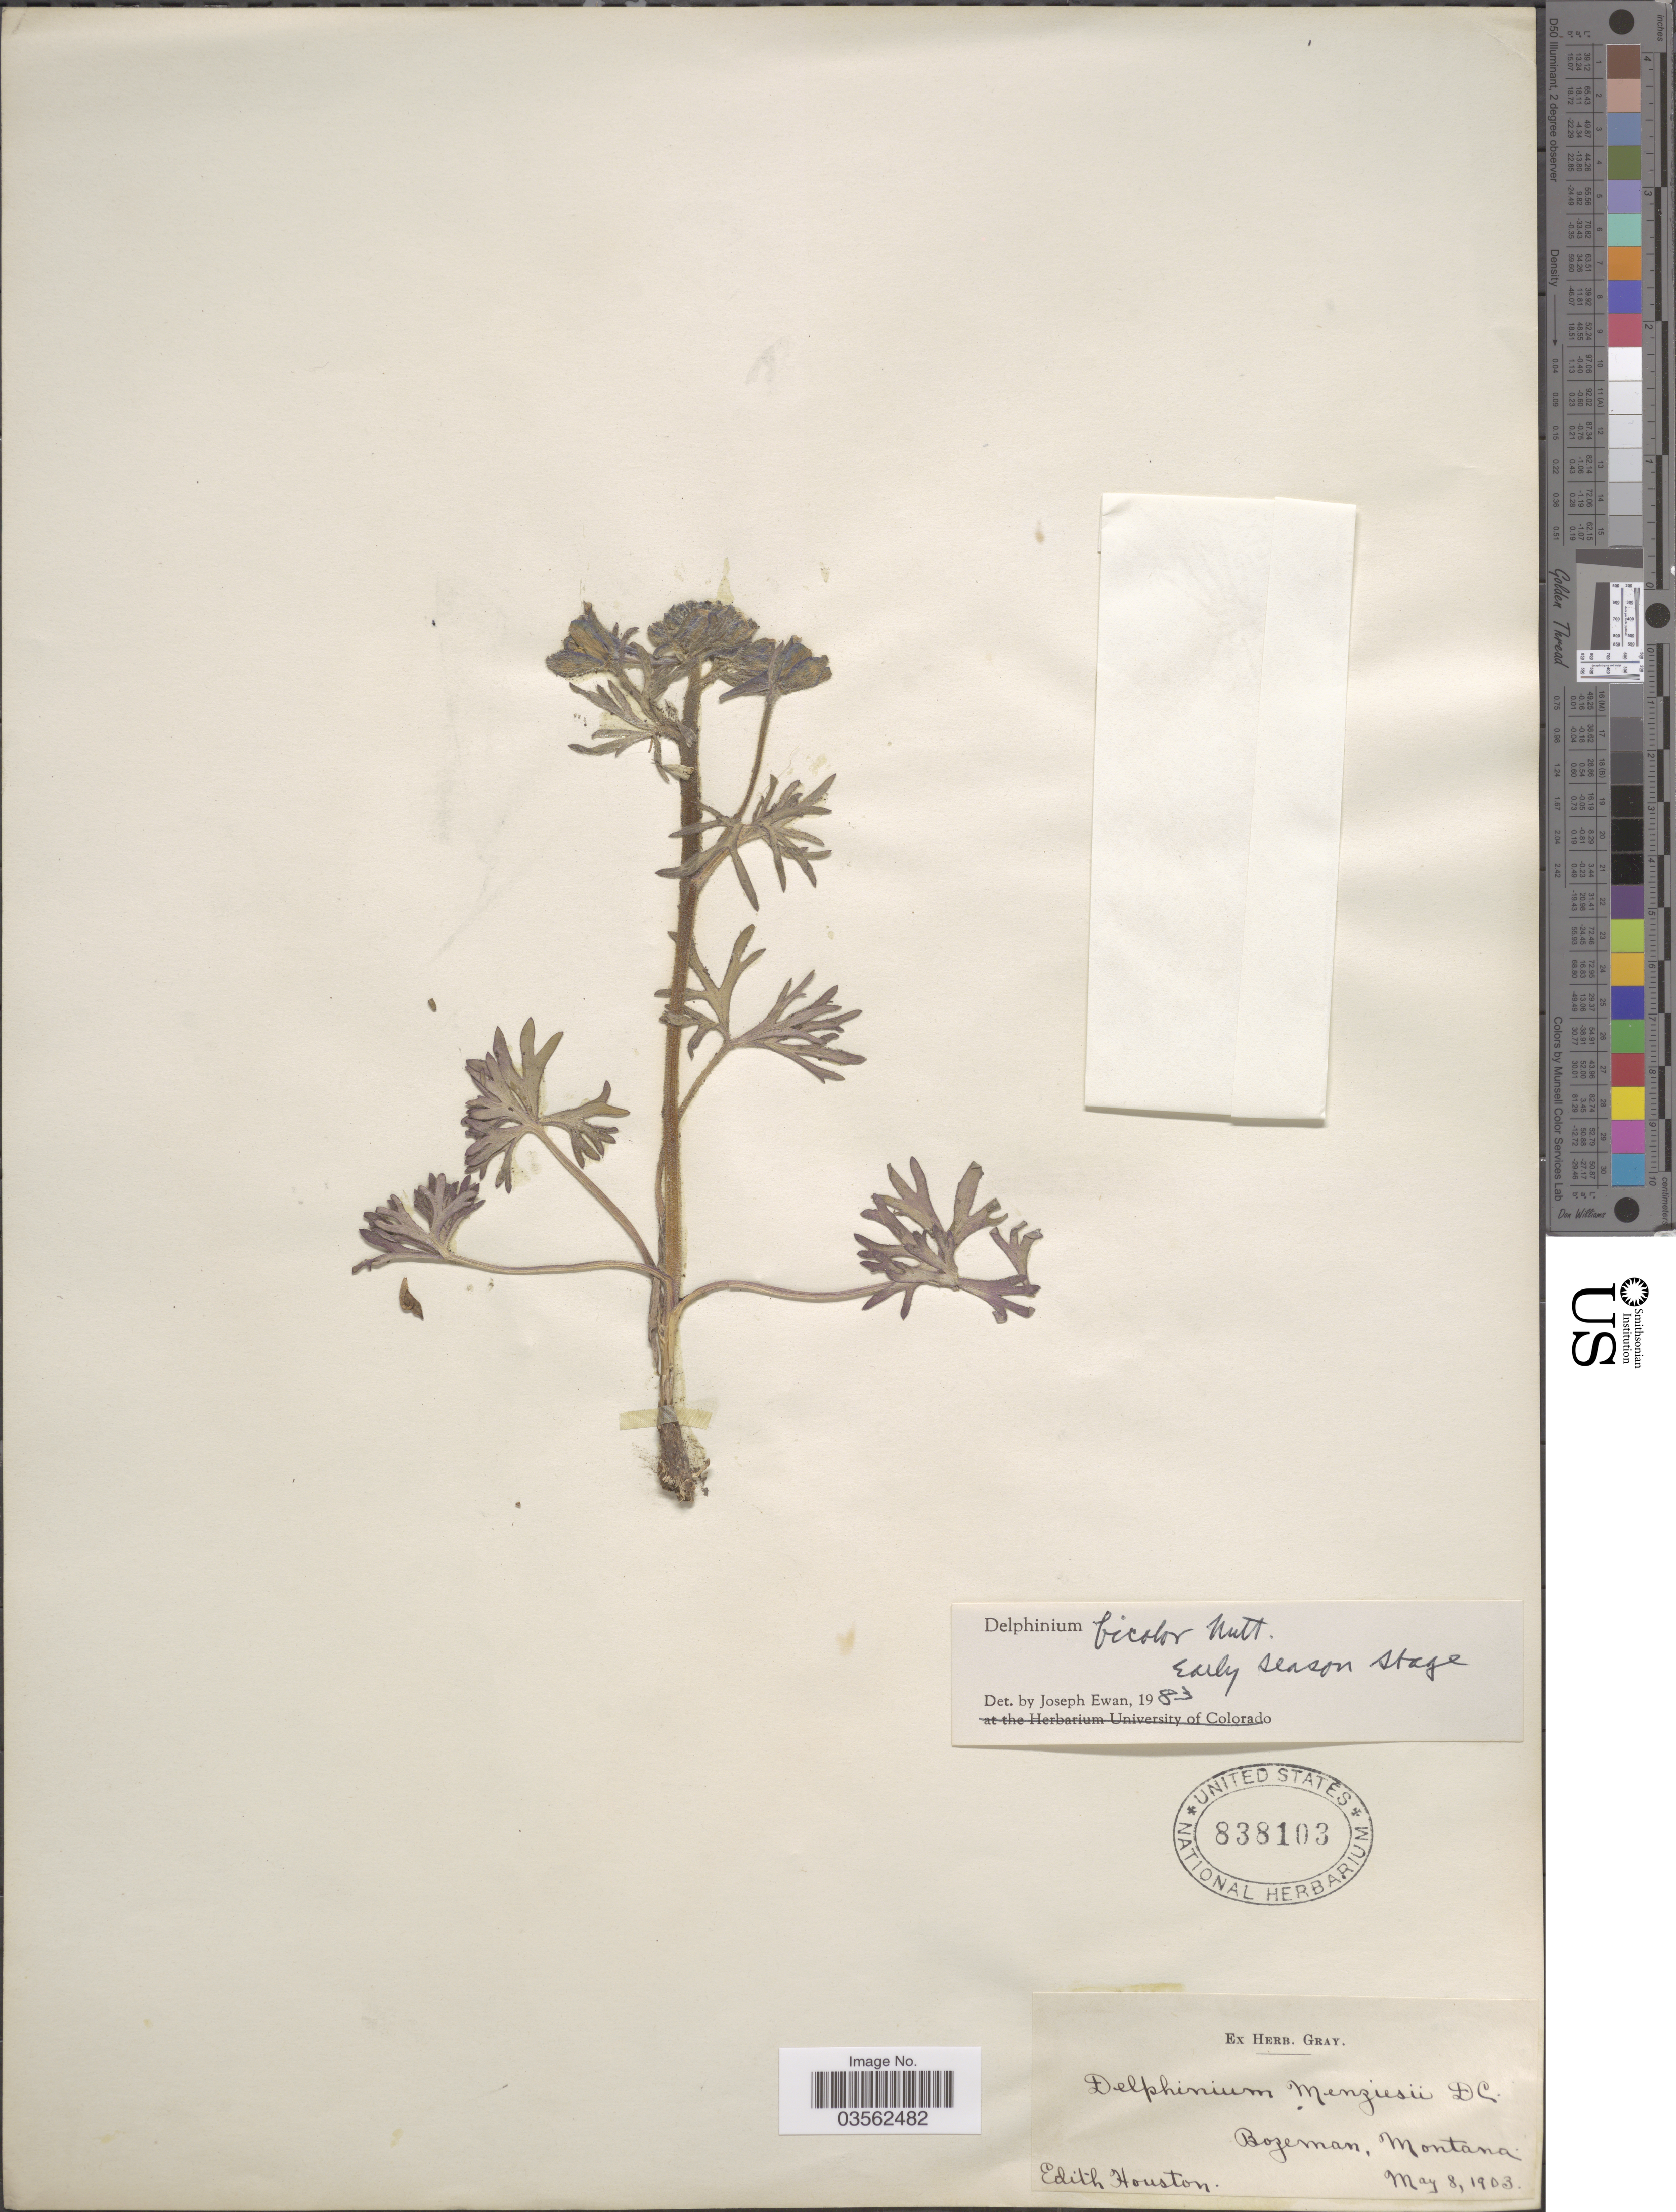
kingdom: Plantae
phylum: Tracheophyta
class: Magnoliopsida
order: Ranunculales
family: Ranunculaceae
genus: Delphinium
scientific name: Delphinium bicolor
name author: Nutt.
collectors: E. Houston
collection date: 1903-05-08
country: United States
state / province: Montana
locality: Bozeman.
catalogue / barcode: US 838103